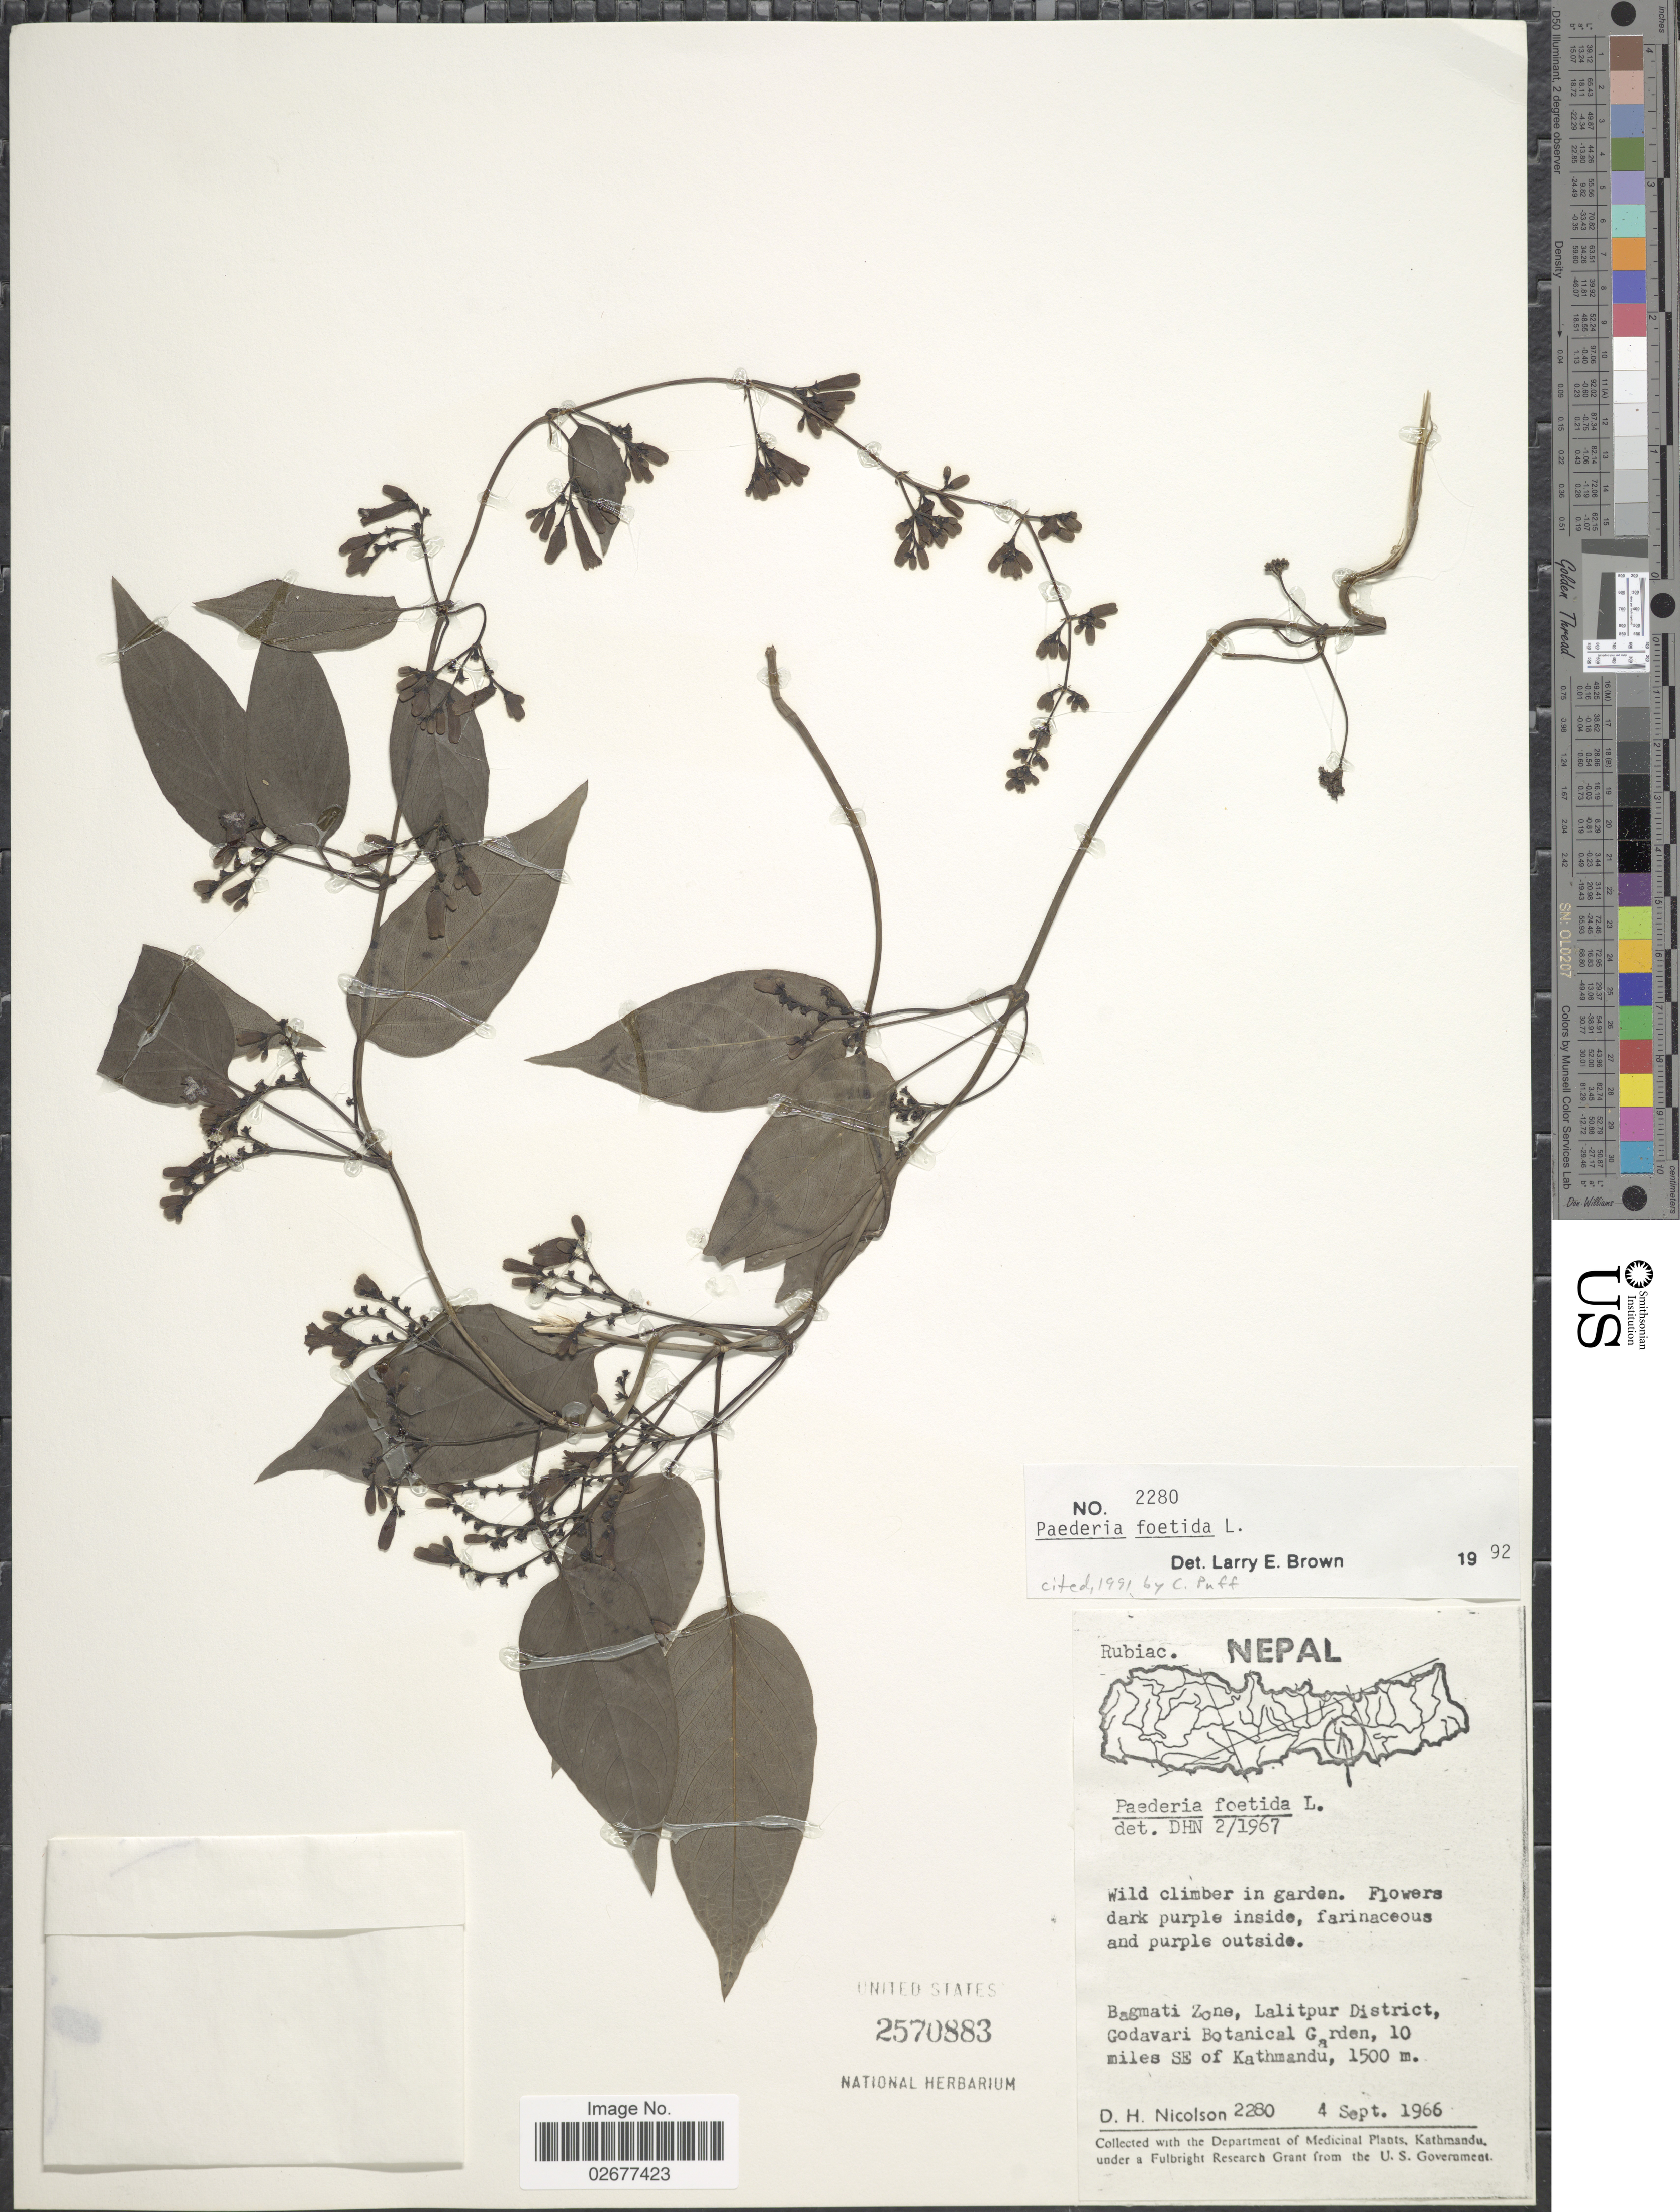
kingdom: Plantae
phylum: Tracheophyta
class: Magnoliopsida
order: Gentianales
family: Rubiaceae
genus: Paederia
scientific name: Paederia foetida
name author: L.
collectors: D. H. Nicolson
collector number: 2280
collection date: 1966-09-04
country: Nepal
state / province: Bagmati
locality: Bagmati Zone, Lalitpur District, Godavari Botancial Garden, 10 miles SE of Kathmandu.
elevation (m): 1500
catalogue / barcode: US 2570883